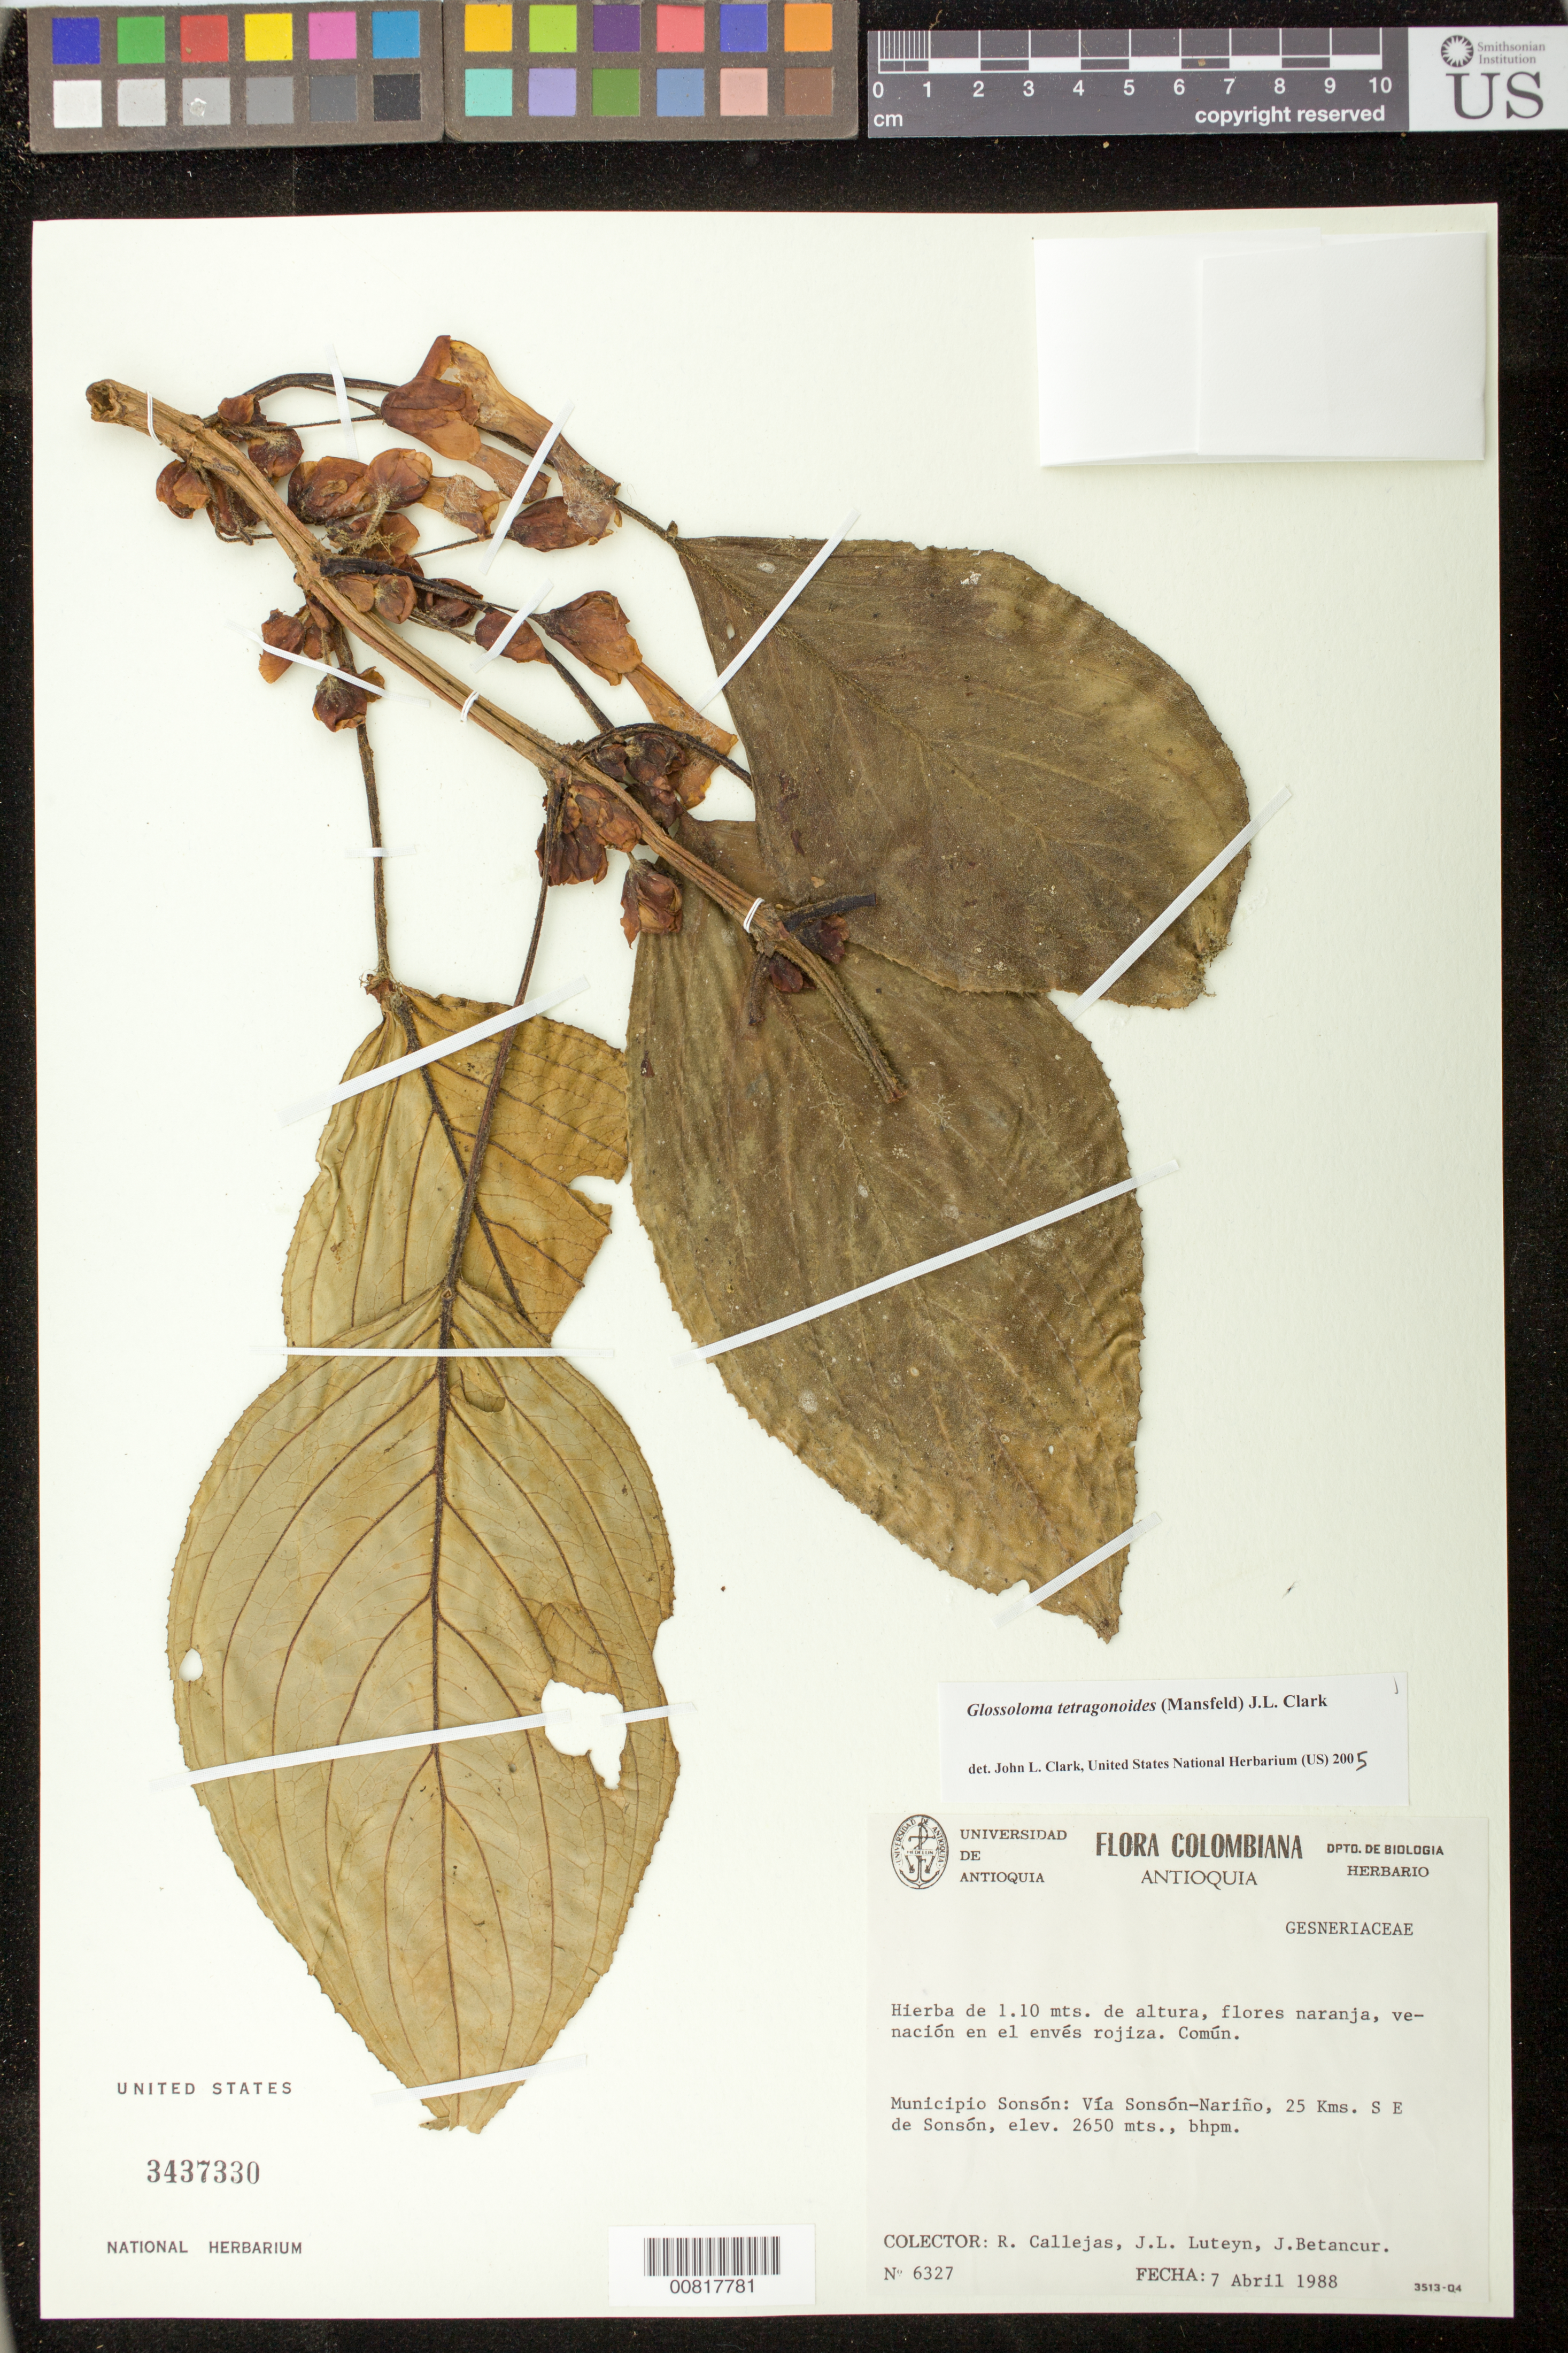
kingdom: Plantae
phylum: Tracheophyta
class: Magnoliopsida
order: Lamiales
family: Gesneriaceae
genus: Glossoloma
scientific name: Glossoloma tetragonoides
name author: (Mansf.) J.L. Clark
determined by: Clark, J. L., (SEL), The Marie Selby Botanical Garden (UNITED STATES)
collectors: R. Callejas, J. L. Luteyn & J. C. Betancur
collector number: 6327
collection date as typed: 07 Apr 1988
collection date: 1988-04-07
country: Colombia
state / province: Antioquia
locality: Mpio. Sonsón: Vía Sonsón-Nariño, 25 km SE de Sonsón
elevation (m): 2650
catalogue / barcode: US 3437330